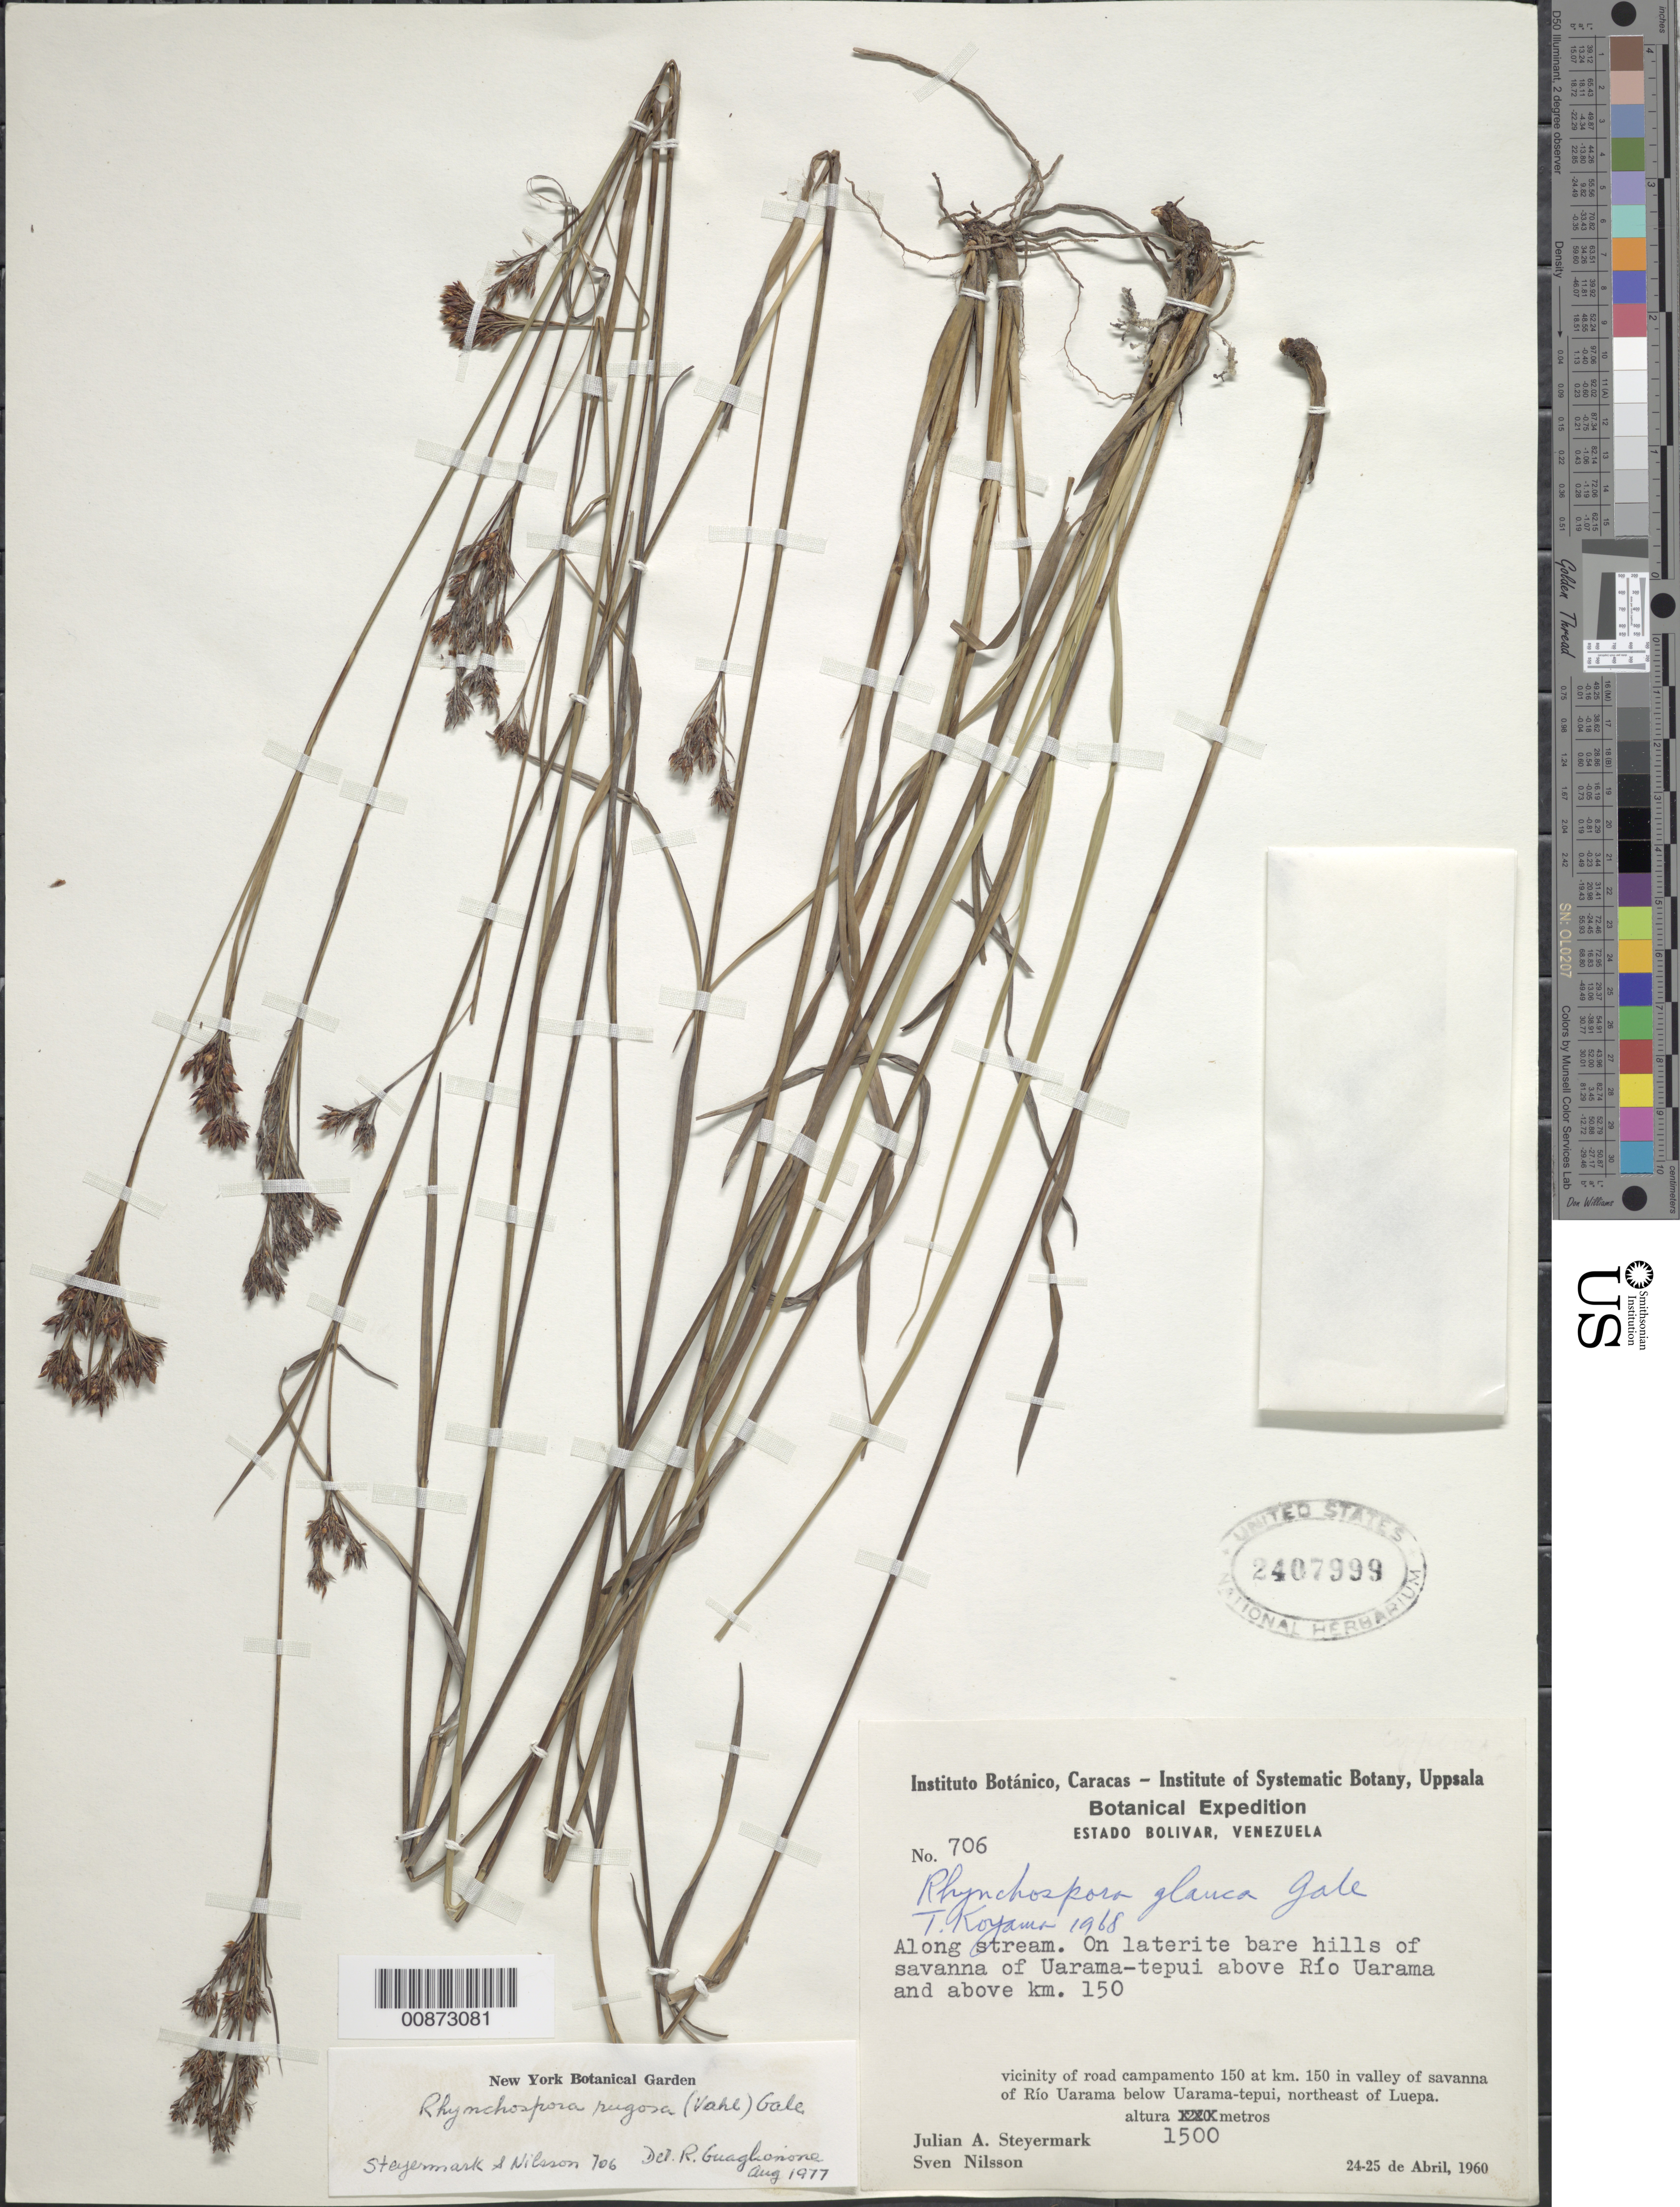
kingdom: Plantae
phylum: Tracheophyta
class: Liliopsida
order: Poales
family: Cyperaceae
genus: Rhynchospora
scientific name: Rhynchospora rugosa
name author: (Vahl) Gale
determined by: Guaglianone, E. R.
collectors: J. Steyermark & S. Nilsson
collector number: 60 706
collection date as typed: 24-Apr-60 to 25-Apr-60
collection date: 1960-04-24/1960-04-25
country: Venezuela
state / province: Bolívar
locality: Río Uarama, below Uarama-tepuí, NE of Luepa, vic. of road campamento 150 above km 150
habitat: Laterite bare hills of savanna of tepui, along stream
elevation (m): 1500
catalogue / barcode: US 2407999